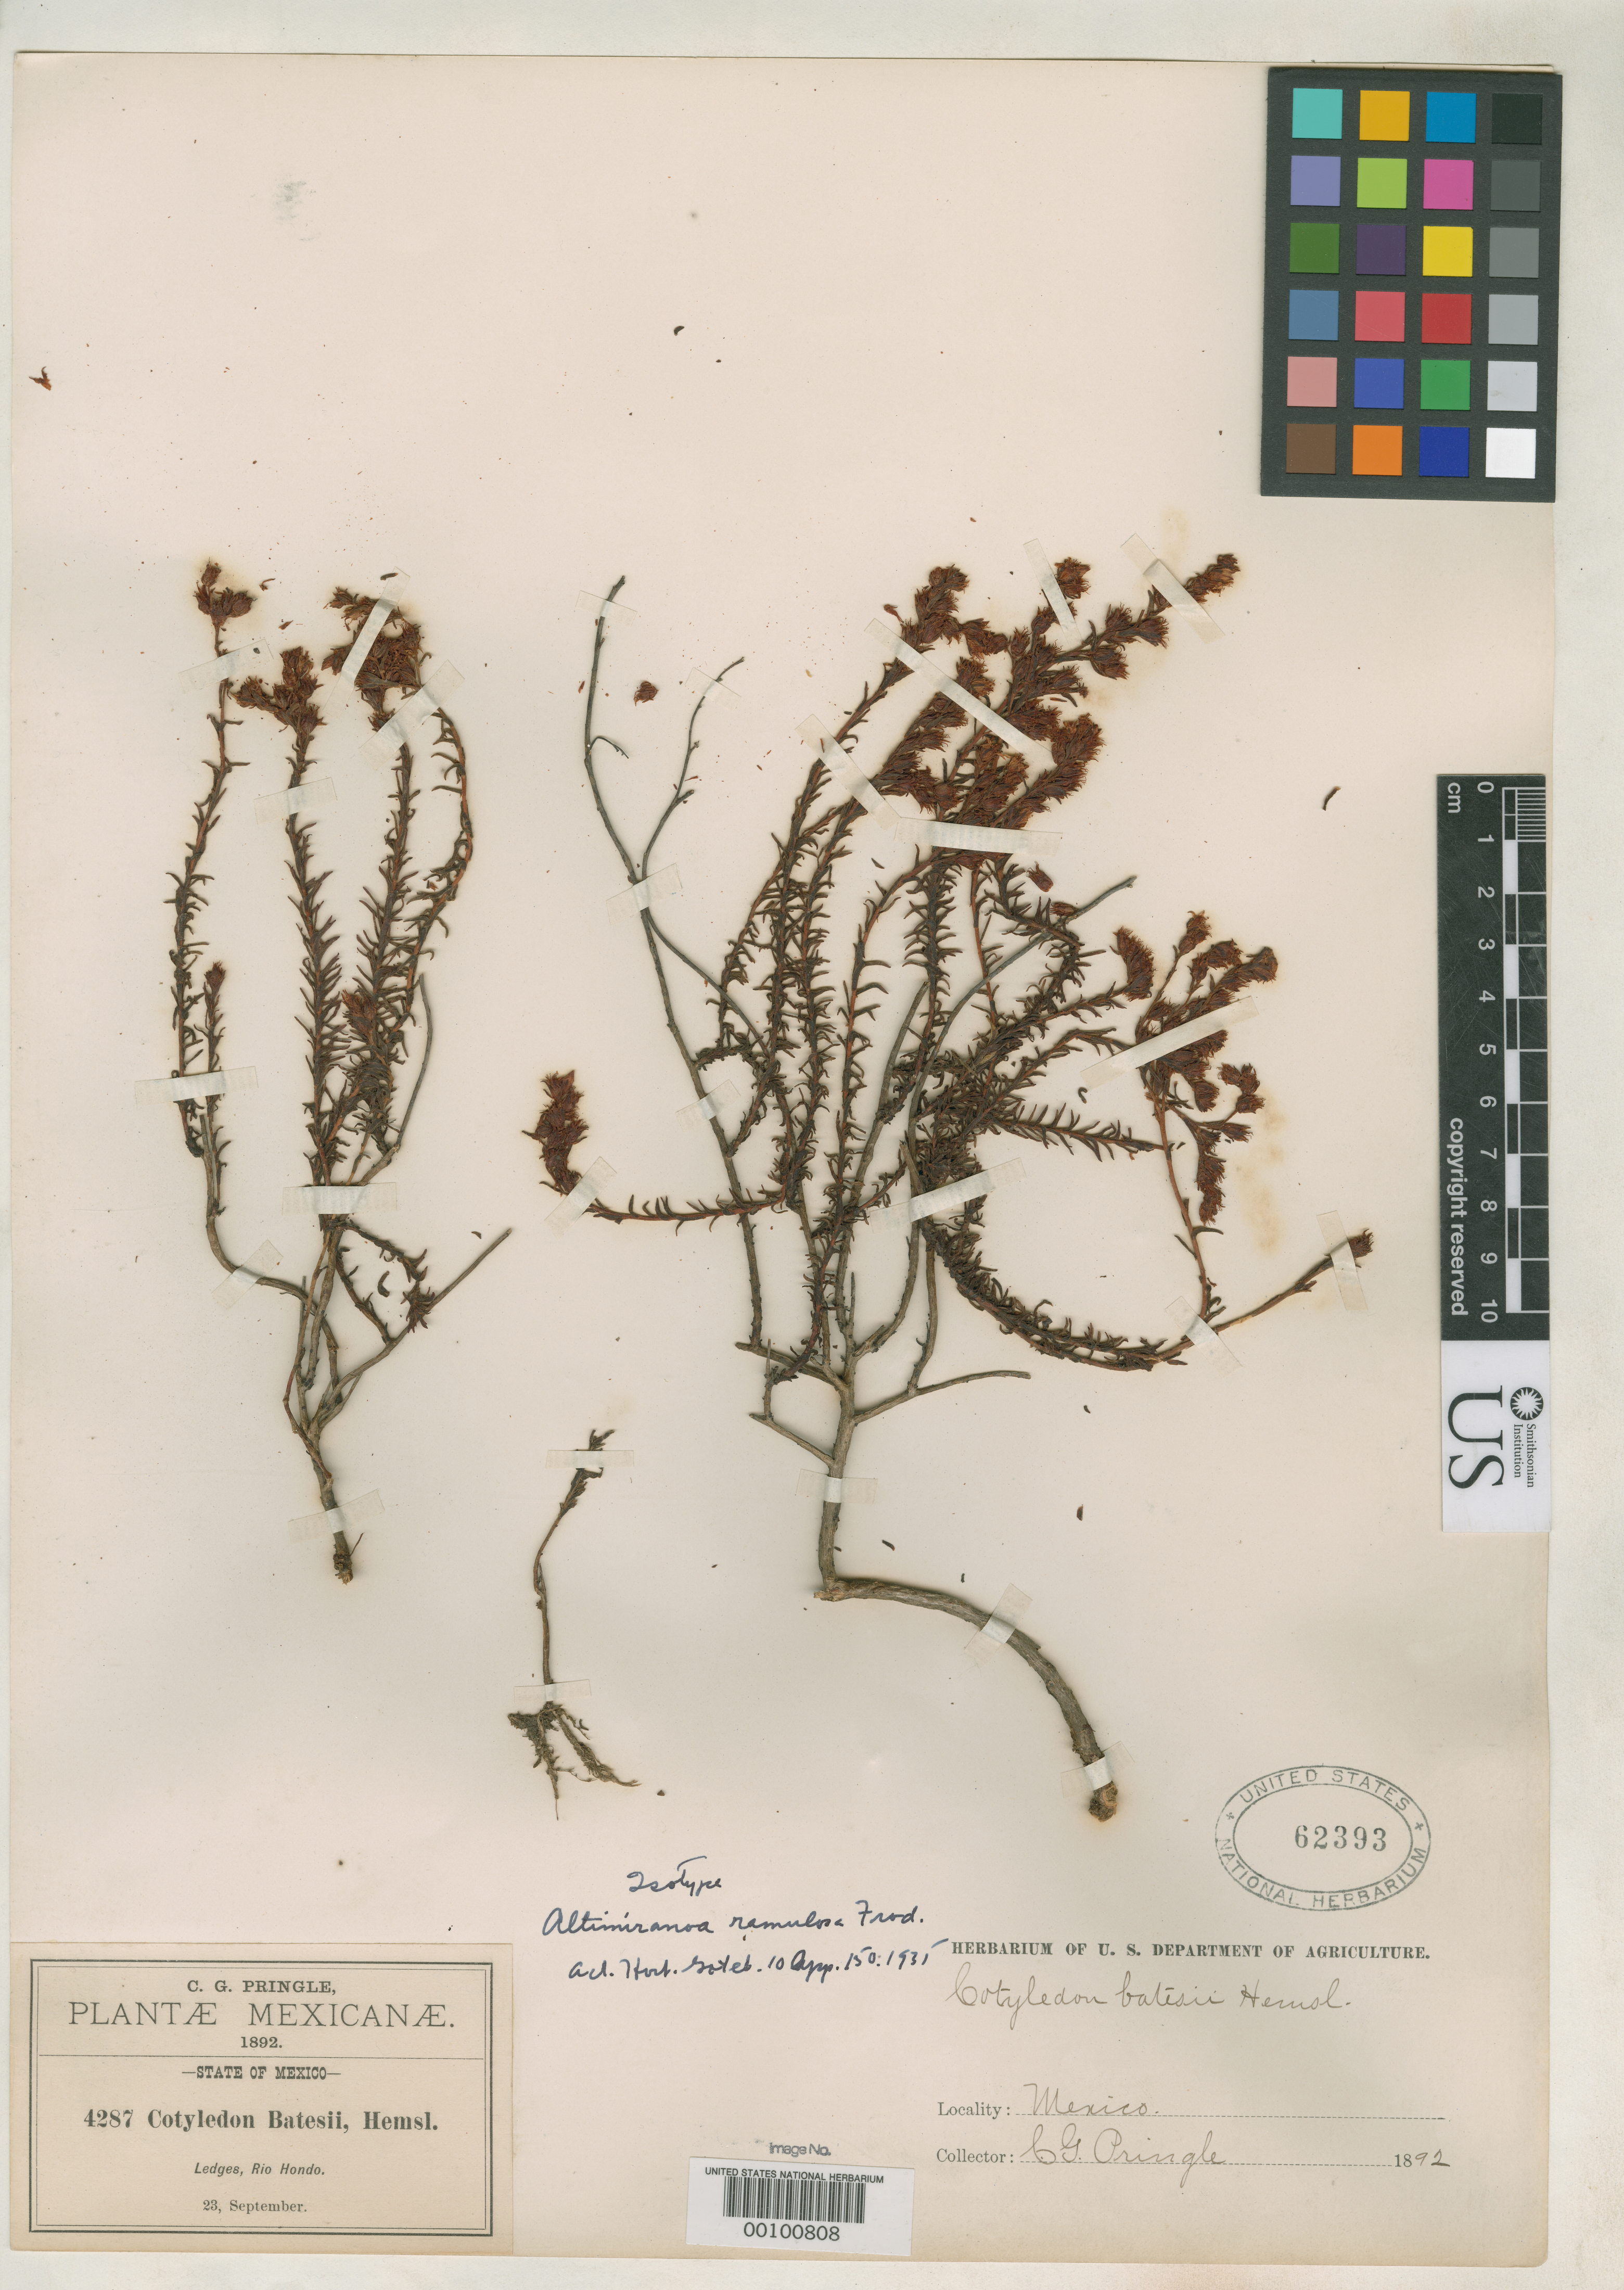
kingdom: Plantae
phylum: Tracheophyta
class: Magnoliopsida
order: Saxifragales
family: Crassulaceae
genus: Altamiranoa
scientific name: Altamiranoa ramulosa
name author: Fröd.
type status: Isotype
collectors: C. G. Pringle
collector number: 4287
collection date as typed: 1892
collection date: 1892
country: Mexico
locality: Rio Lerma.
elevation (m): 3000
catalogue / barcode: US 62393